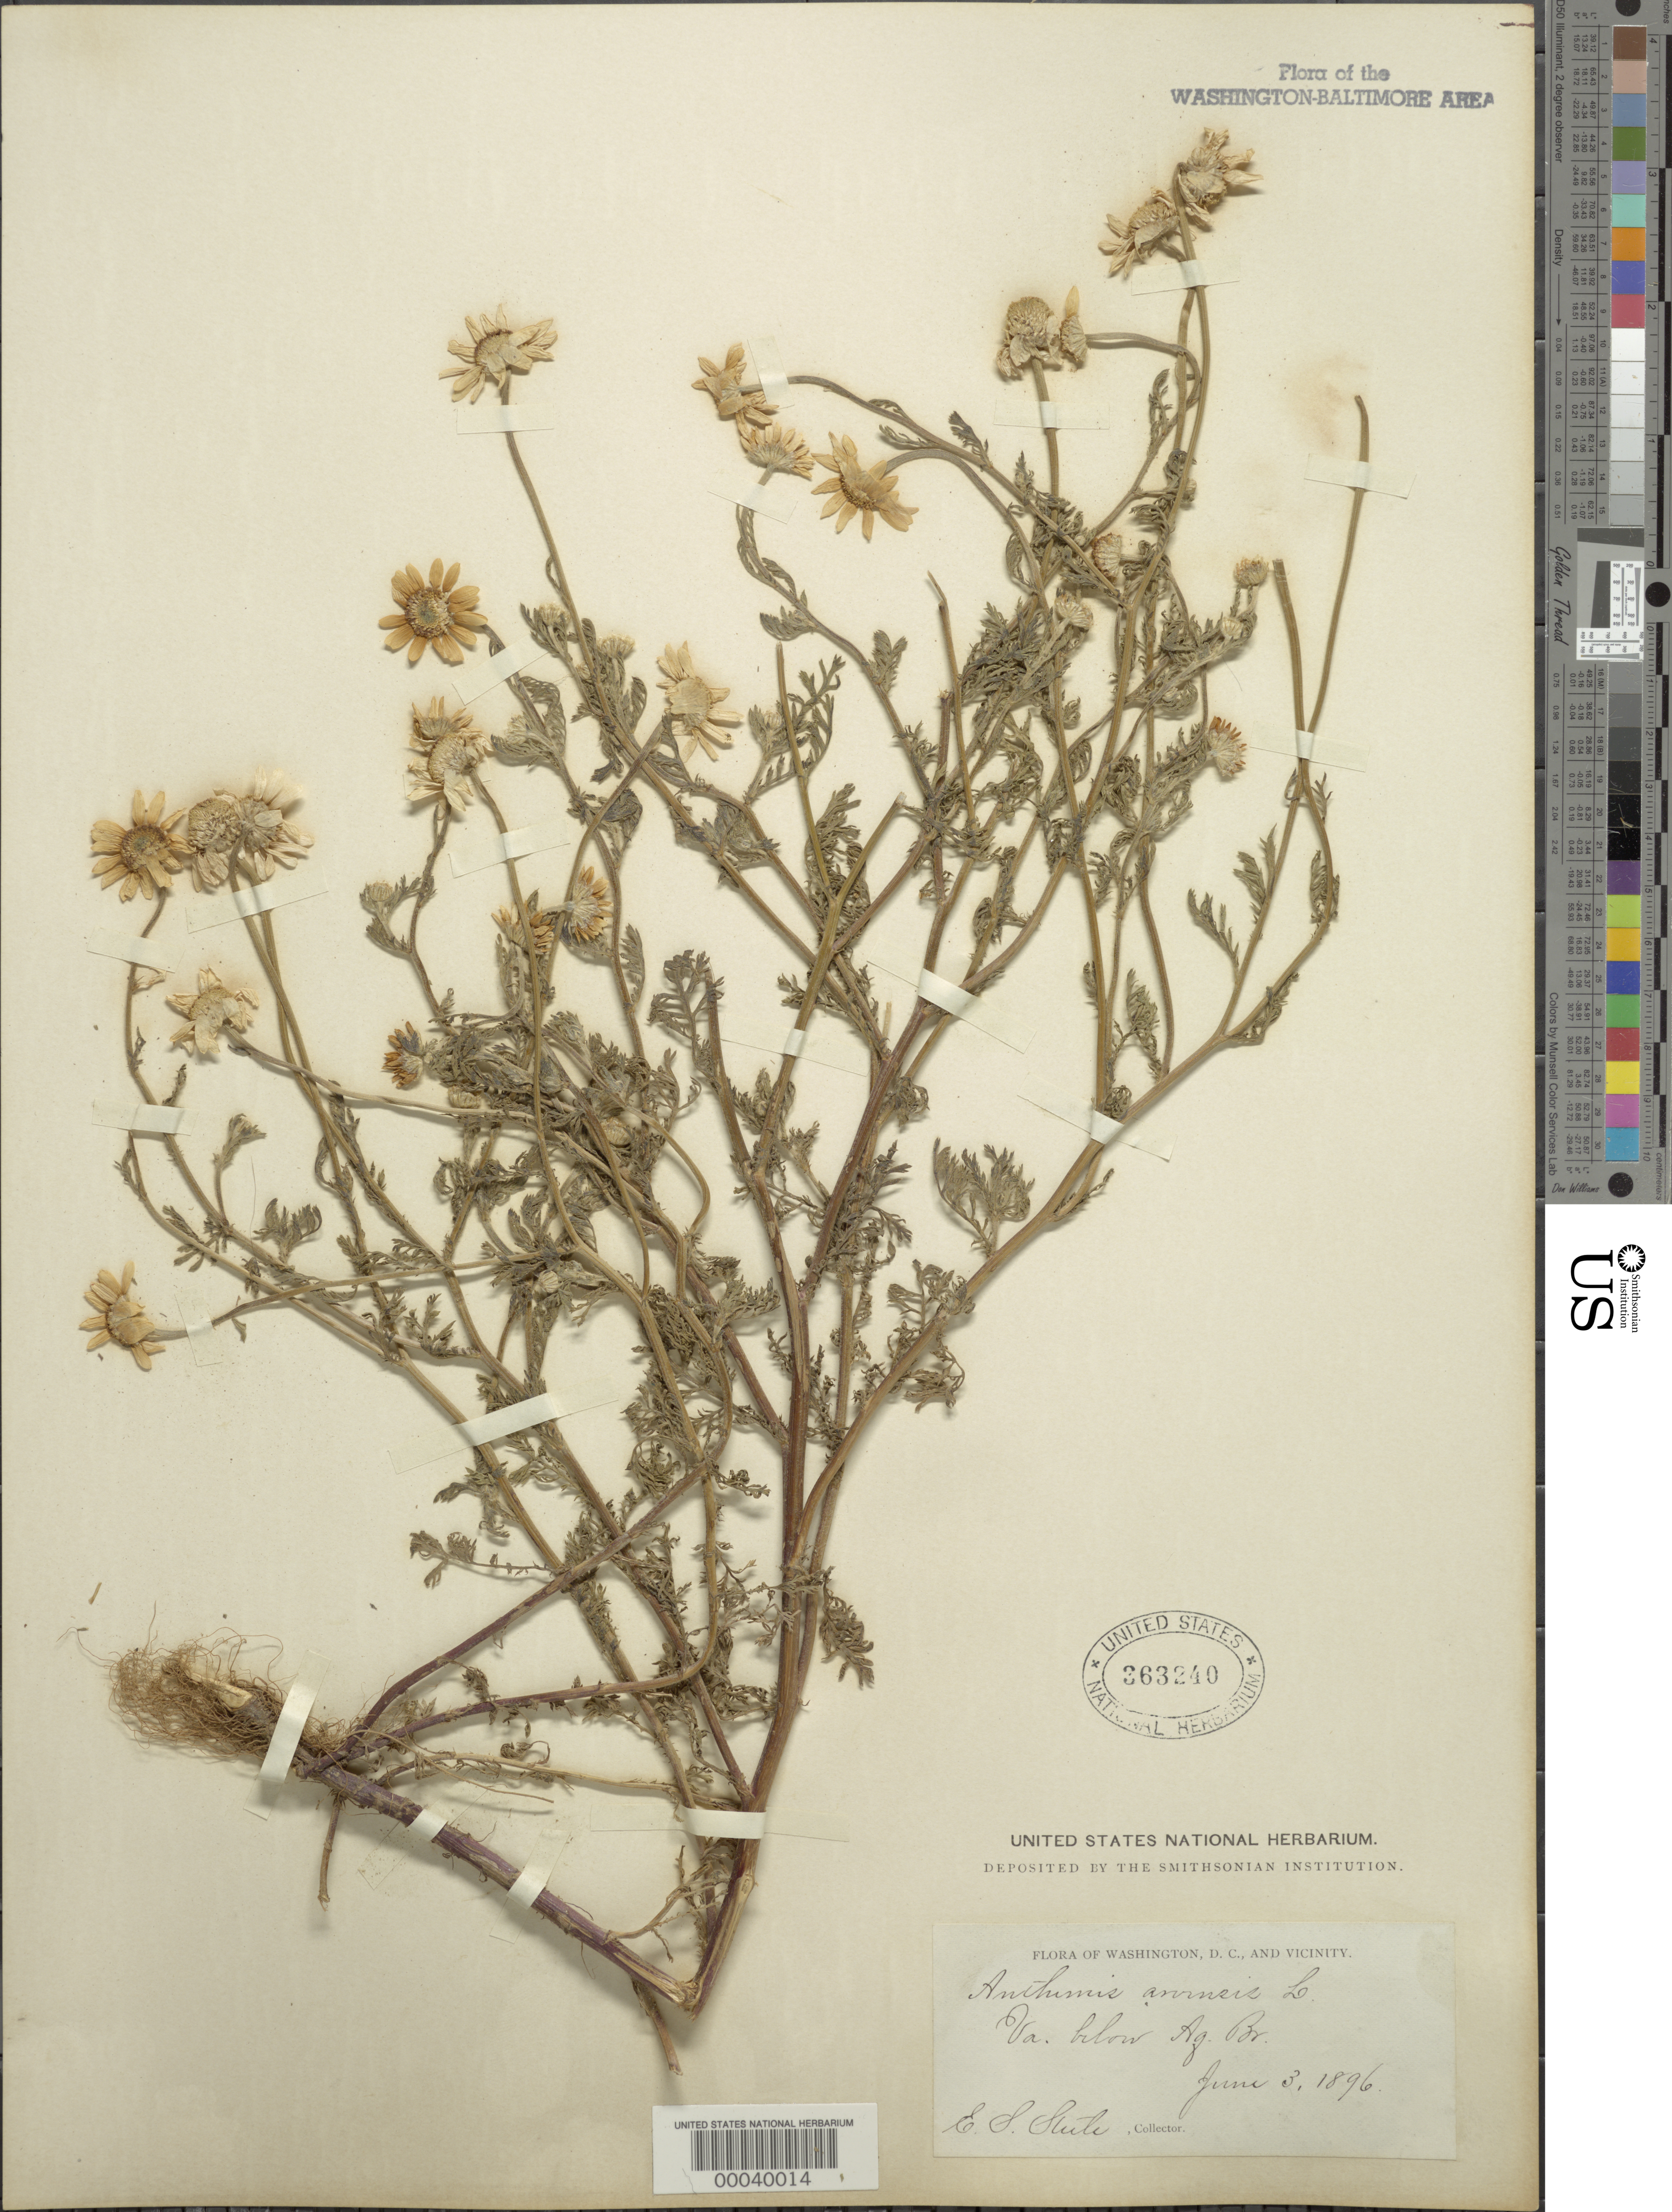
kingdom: Plantae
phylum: Tracheophyta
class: Magnoliopsida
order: Asterales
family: Asteraceae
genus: Anthemis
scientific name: Anthemis arvensis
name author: L.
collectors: H. A. Allard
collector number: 4822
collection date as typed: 22 May 1938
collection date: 1938-05-22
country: United States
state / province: Virginia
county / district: Fauquier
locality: Beverley Mill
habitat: Railroad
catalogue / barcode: US 1787258